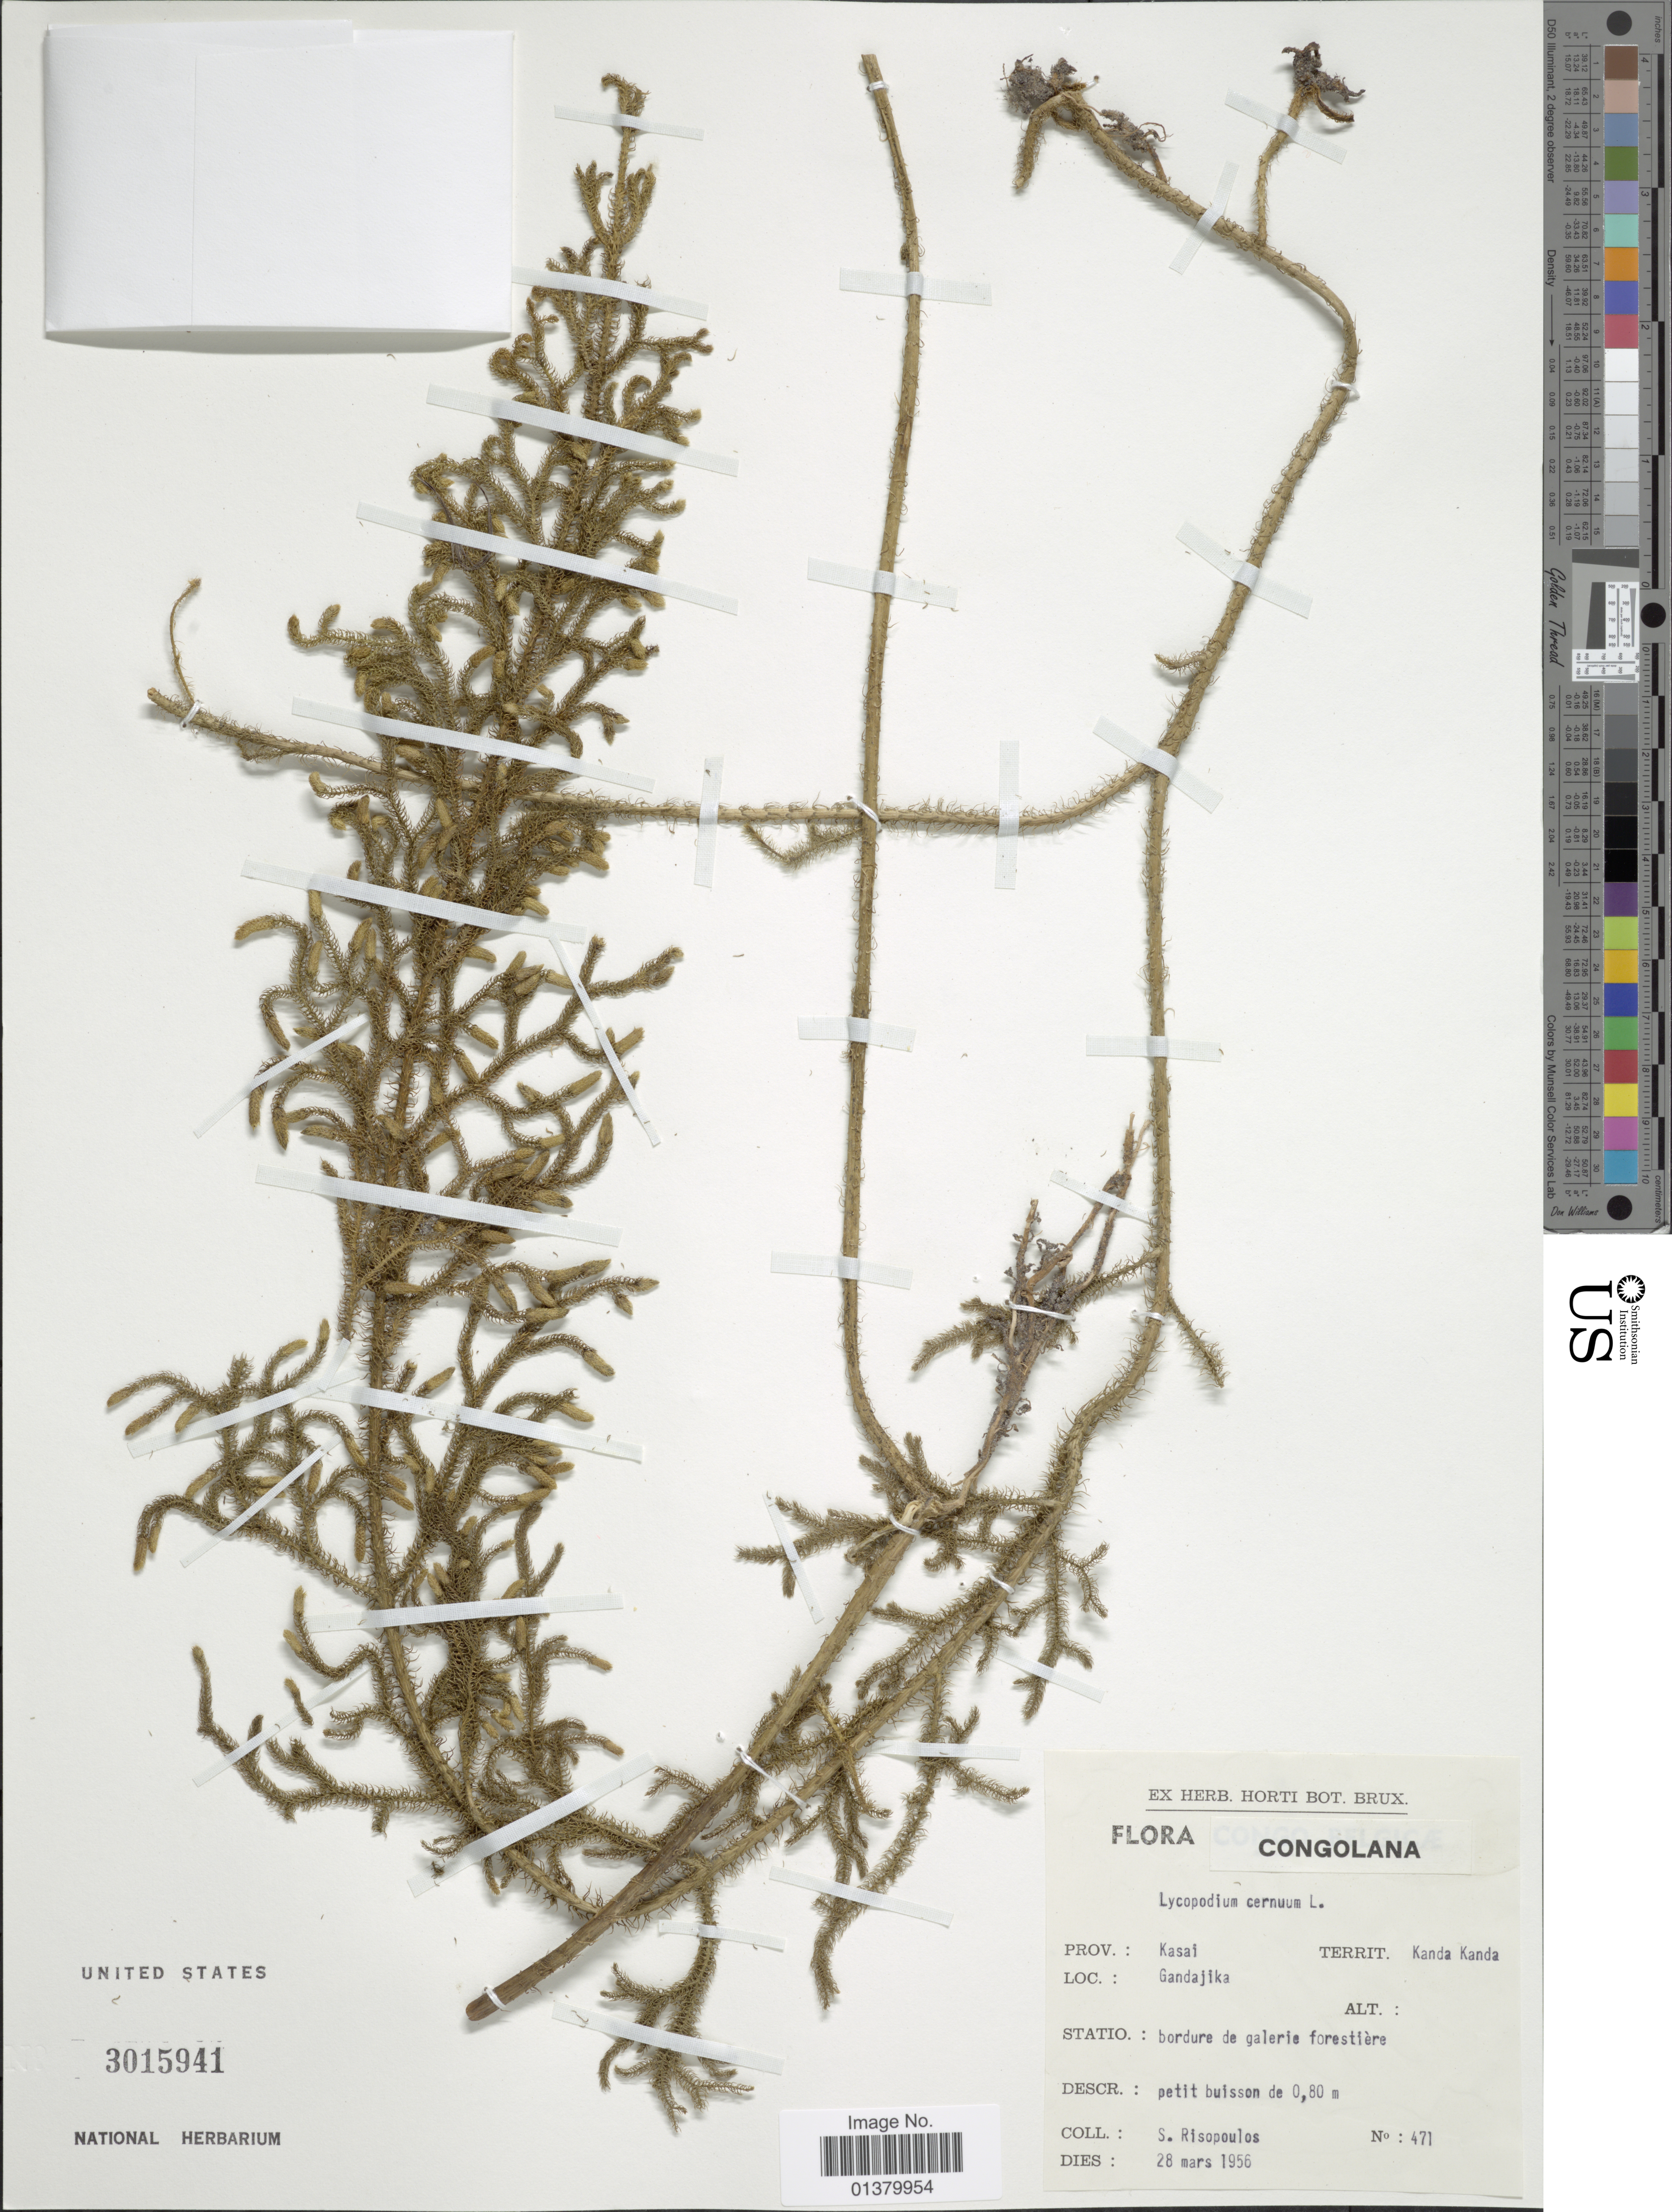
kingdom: Plantae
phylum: Tracheophyta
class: Lycopodiopsida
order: Lycopodiales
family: Lycopodiaceae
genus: Palhinhaea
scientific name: Palhinhaea cernua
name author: (L.) Vasc. & Franco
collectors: S. Risopoulos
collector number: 471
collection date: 1956-03-28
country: Congo, Democratic Republic of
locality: Prov. Kasai, Territ. Kanda Kanda, Gandajika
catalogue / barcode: US 3015941